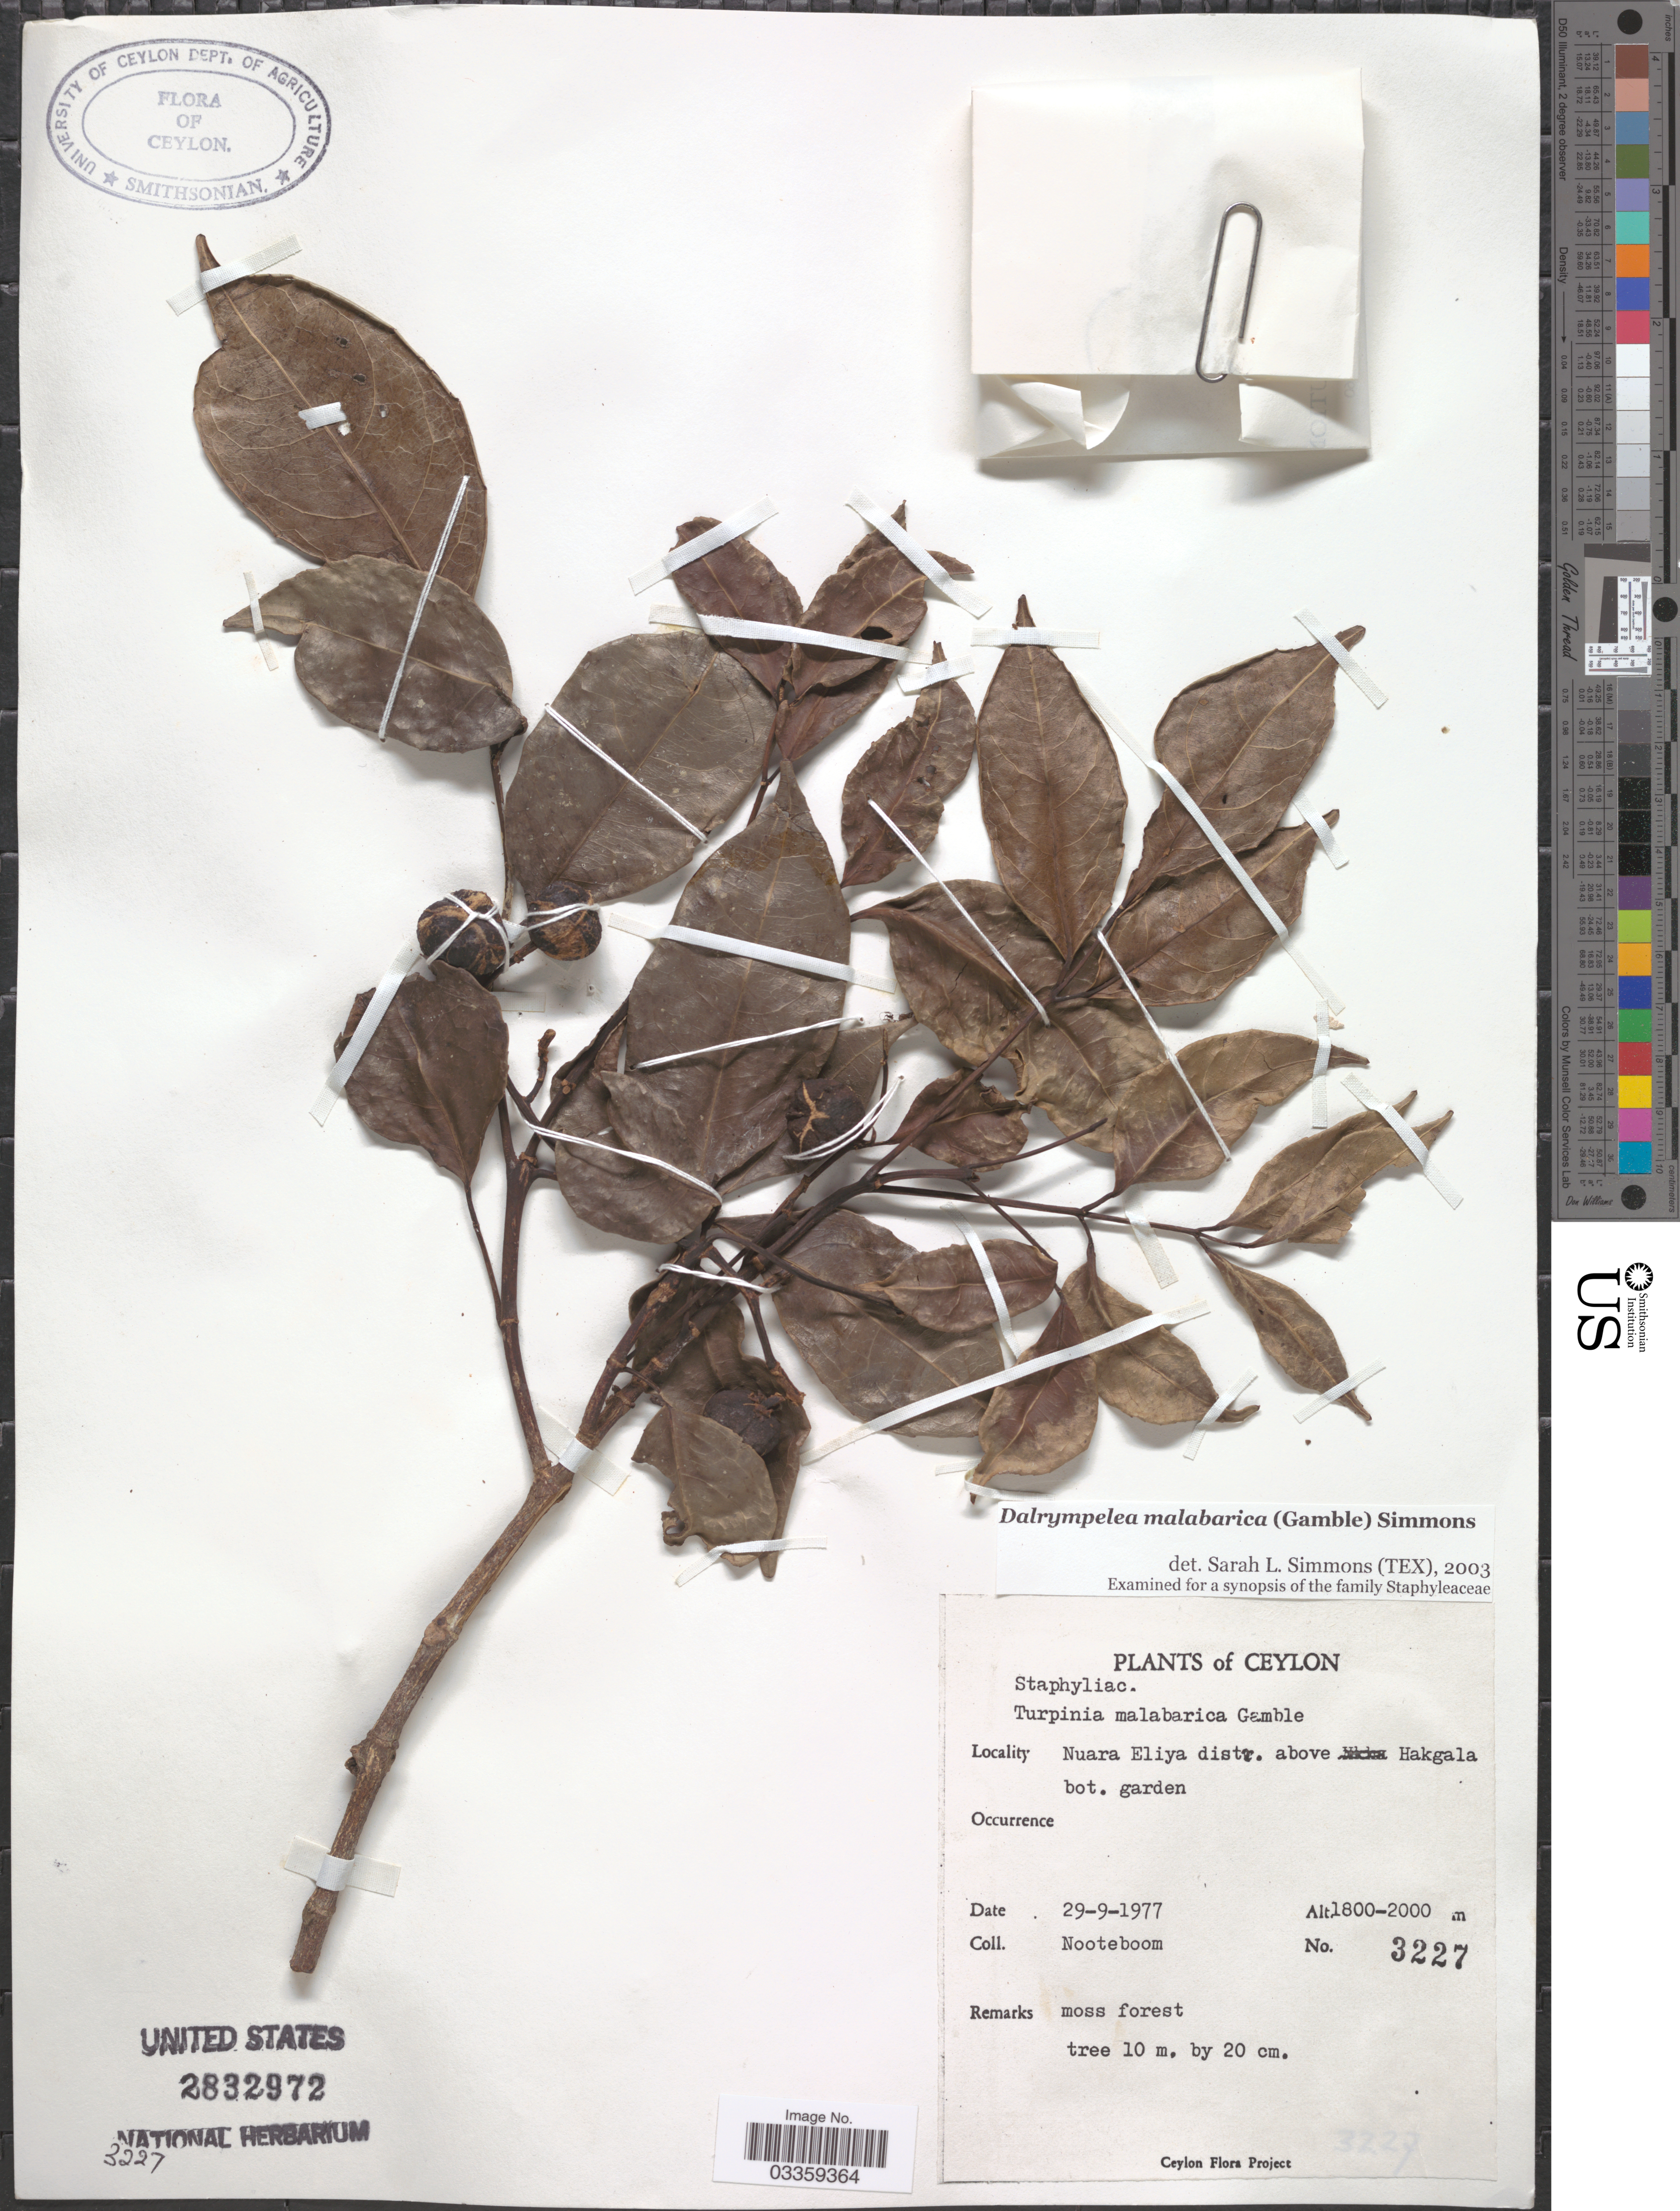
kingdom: Plantae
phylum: Tracheophyta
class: Magnoliopsida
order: Crossosomatales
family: Staphyleaceae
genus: Turpinia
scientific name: Turpinia malabarica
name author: Gamble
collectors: Nooteboom, --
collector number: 3227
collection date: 1977-09-29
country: Sri Lanka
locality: Ceylon, Nuara Eliya distr. above Hakgala bot. garden.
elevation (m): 1800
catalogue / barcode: US 2832972